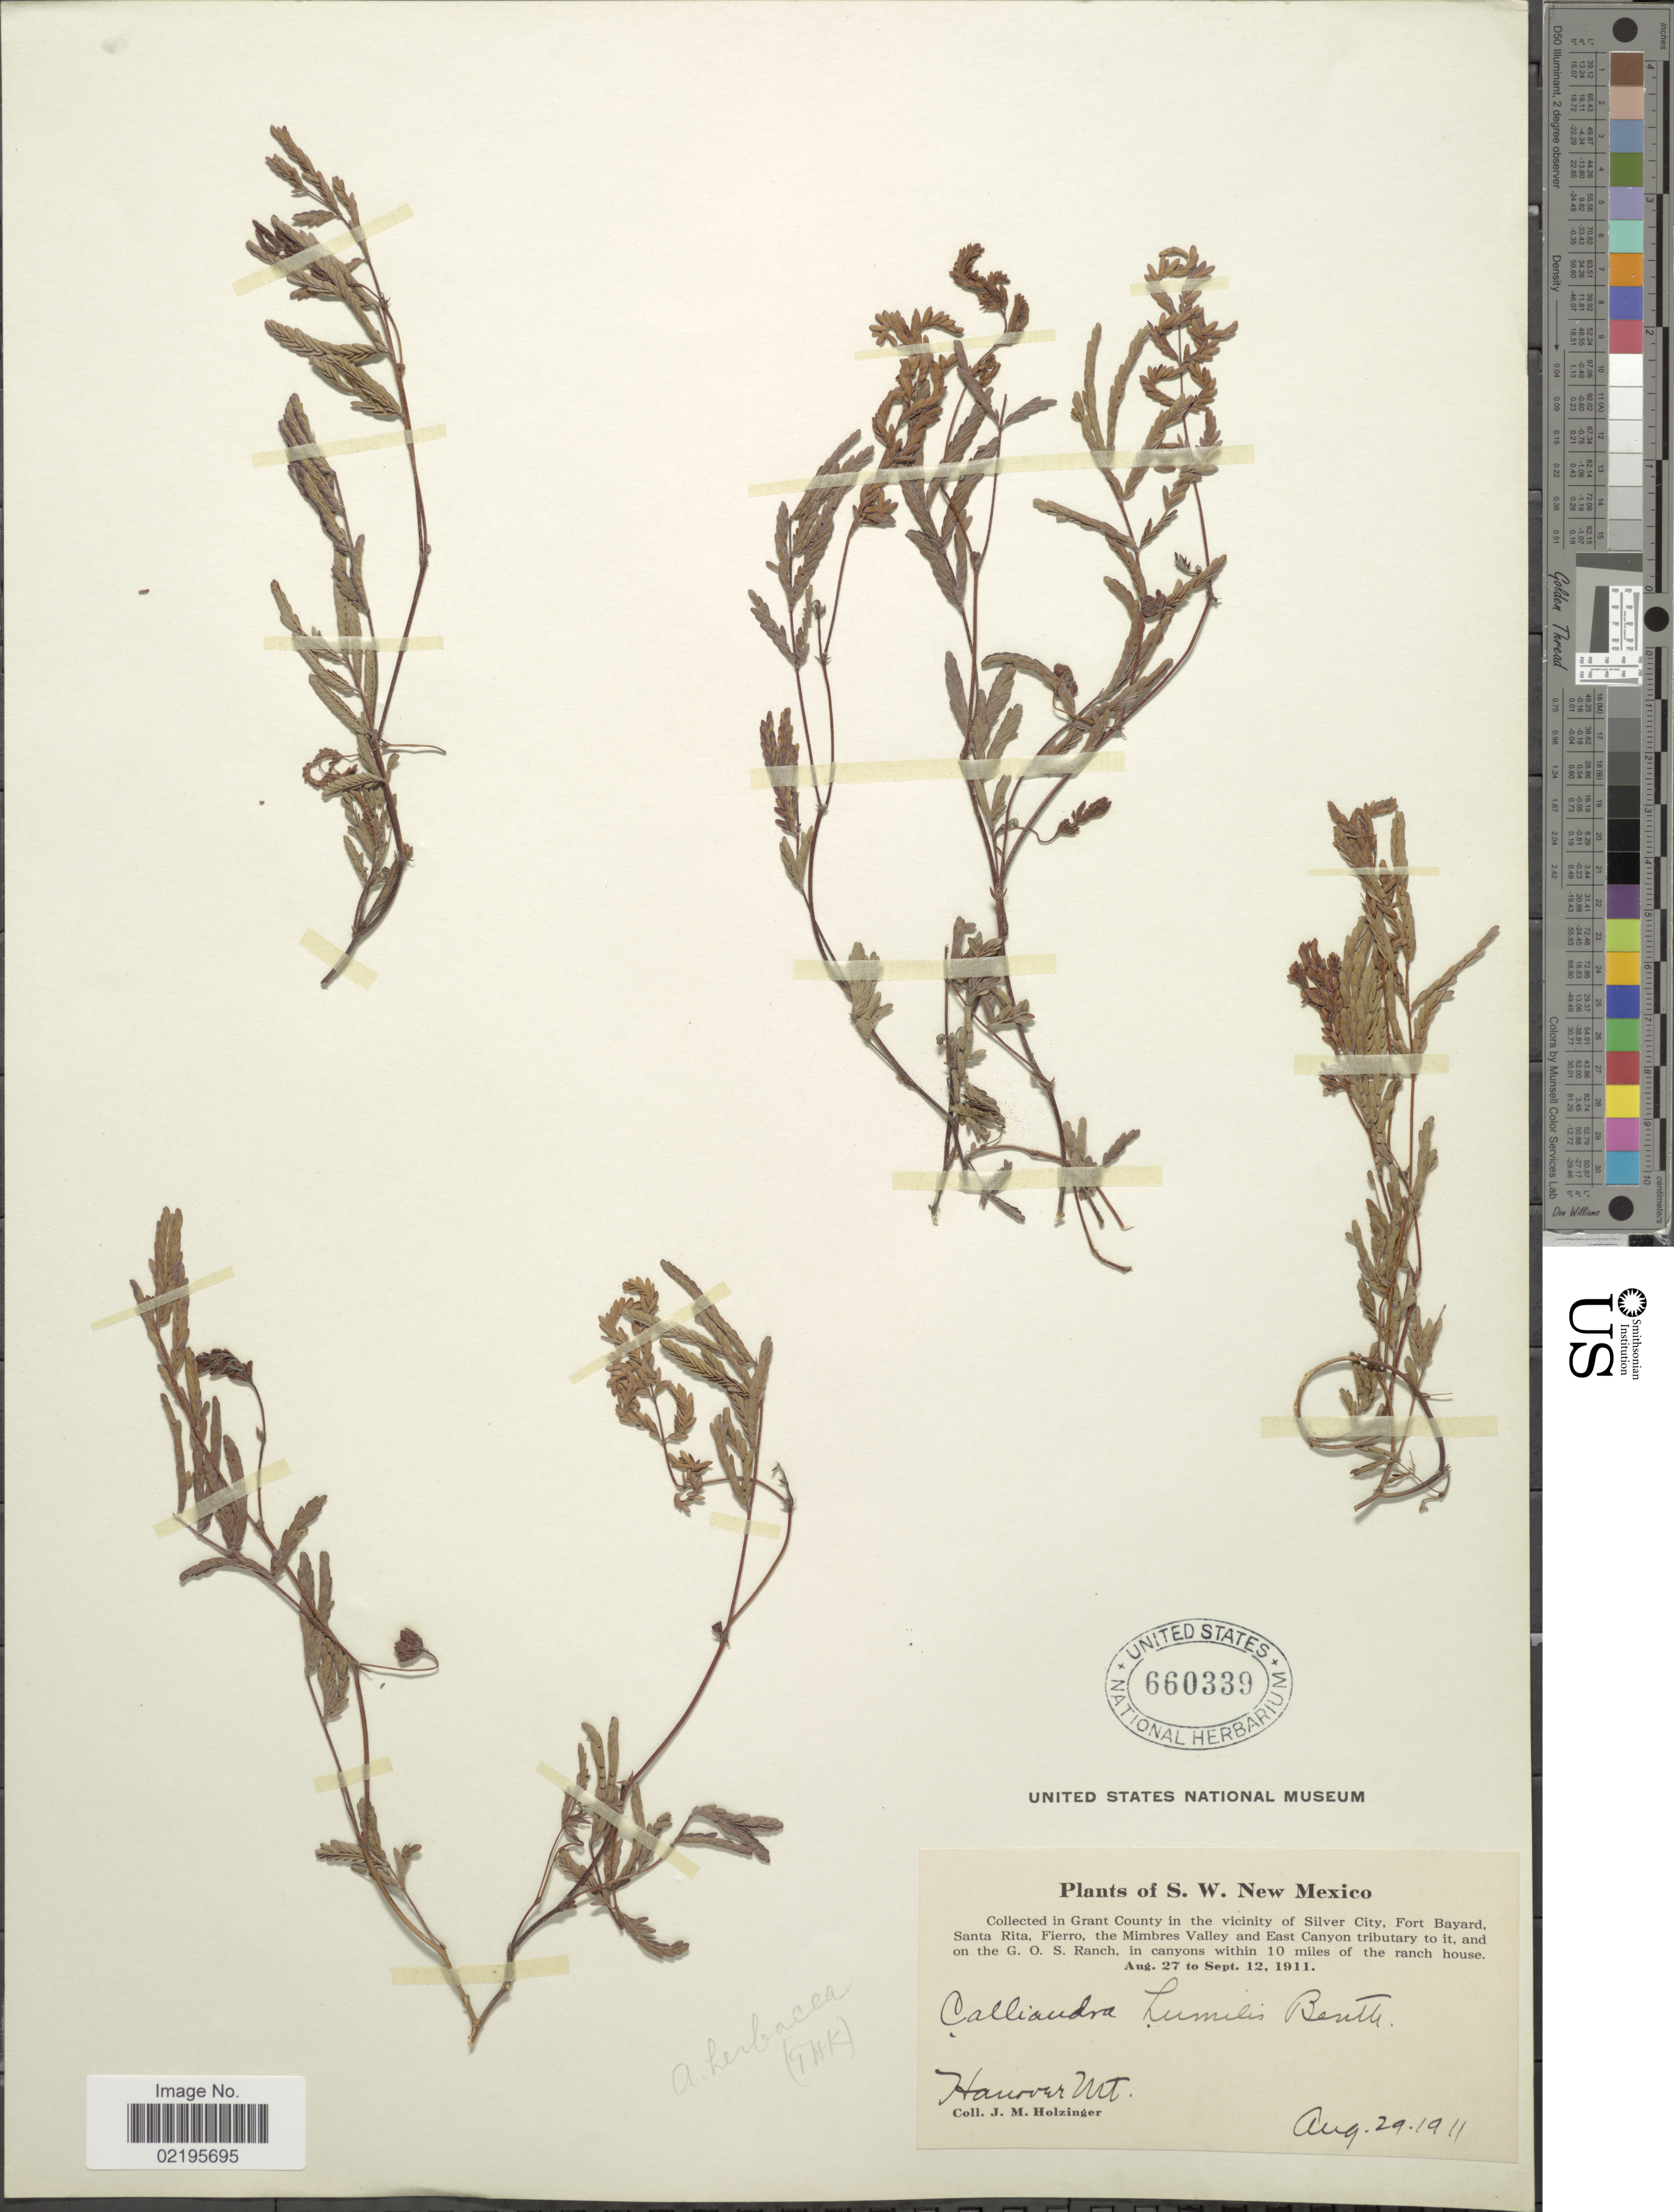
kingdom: Plantae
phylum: Tracheophyta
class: Magnoliopsida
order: Fabales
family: Fabaceae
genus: Calliandra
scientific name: Calliandra humilis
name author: Benth.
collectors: J. M. Holzinger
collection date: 1911-08-29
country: United States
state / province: New Mexico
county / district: Grant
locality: Hanover Mt., Grant County (in the vicinity of Silver City, Fort Bayard, Santa Rita, Fierro, the Mimbres Valley and East Canyon tributary to it, and the G.O.S. Ranch, in canyons within 10 miles of the ranch house), S.W. New Mexico.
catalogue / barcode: US 660339